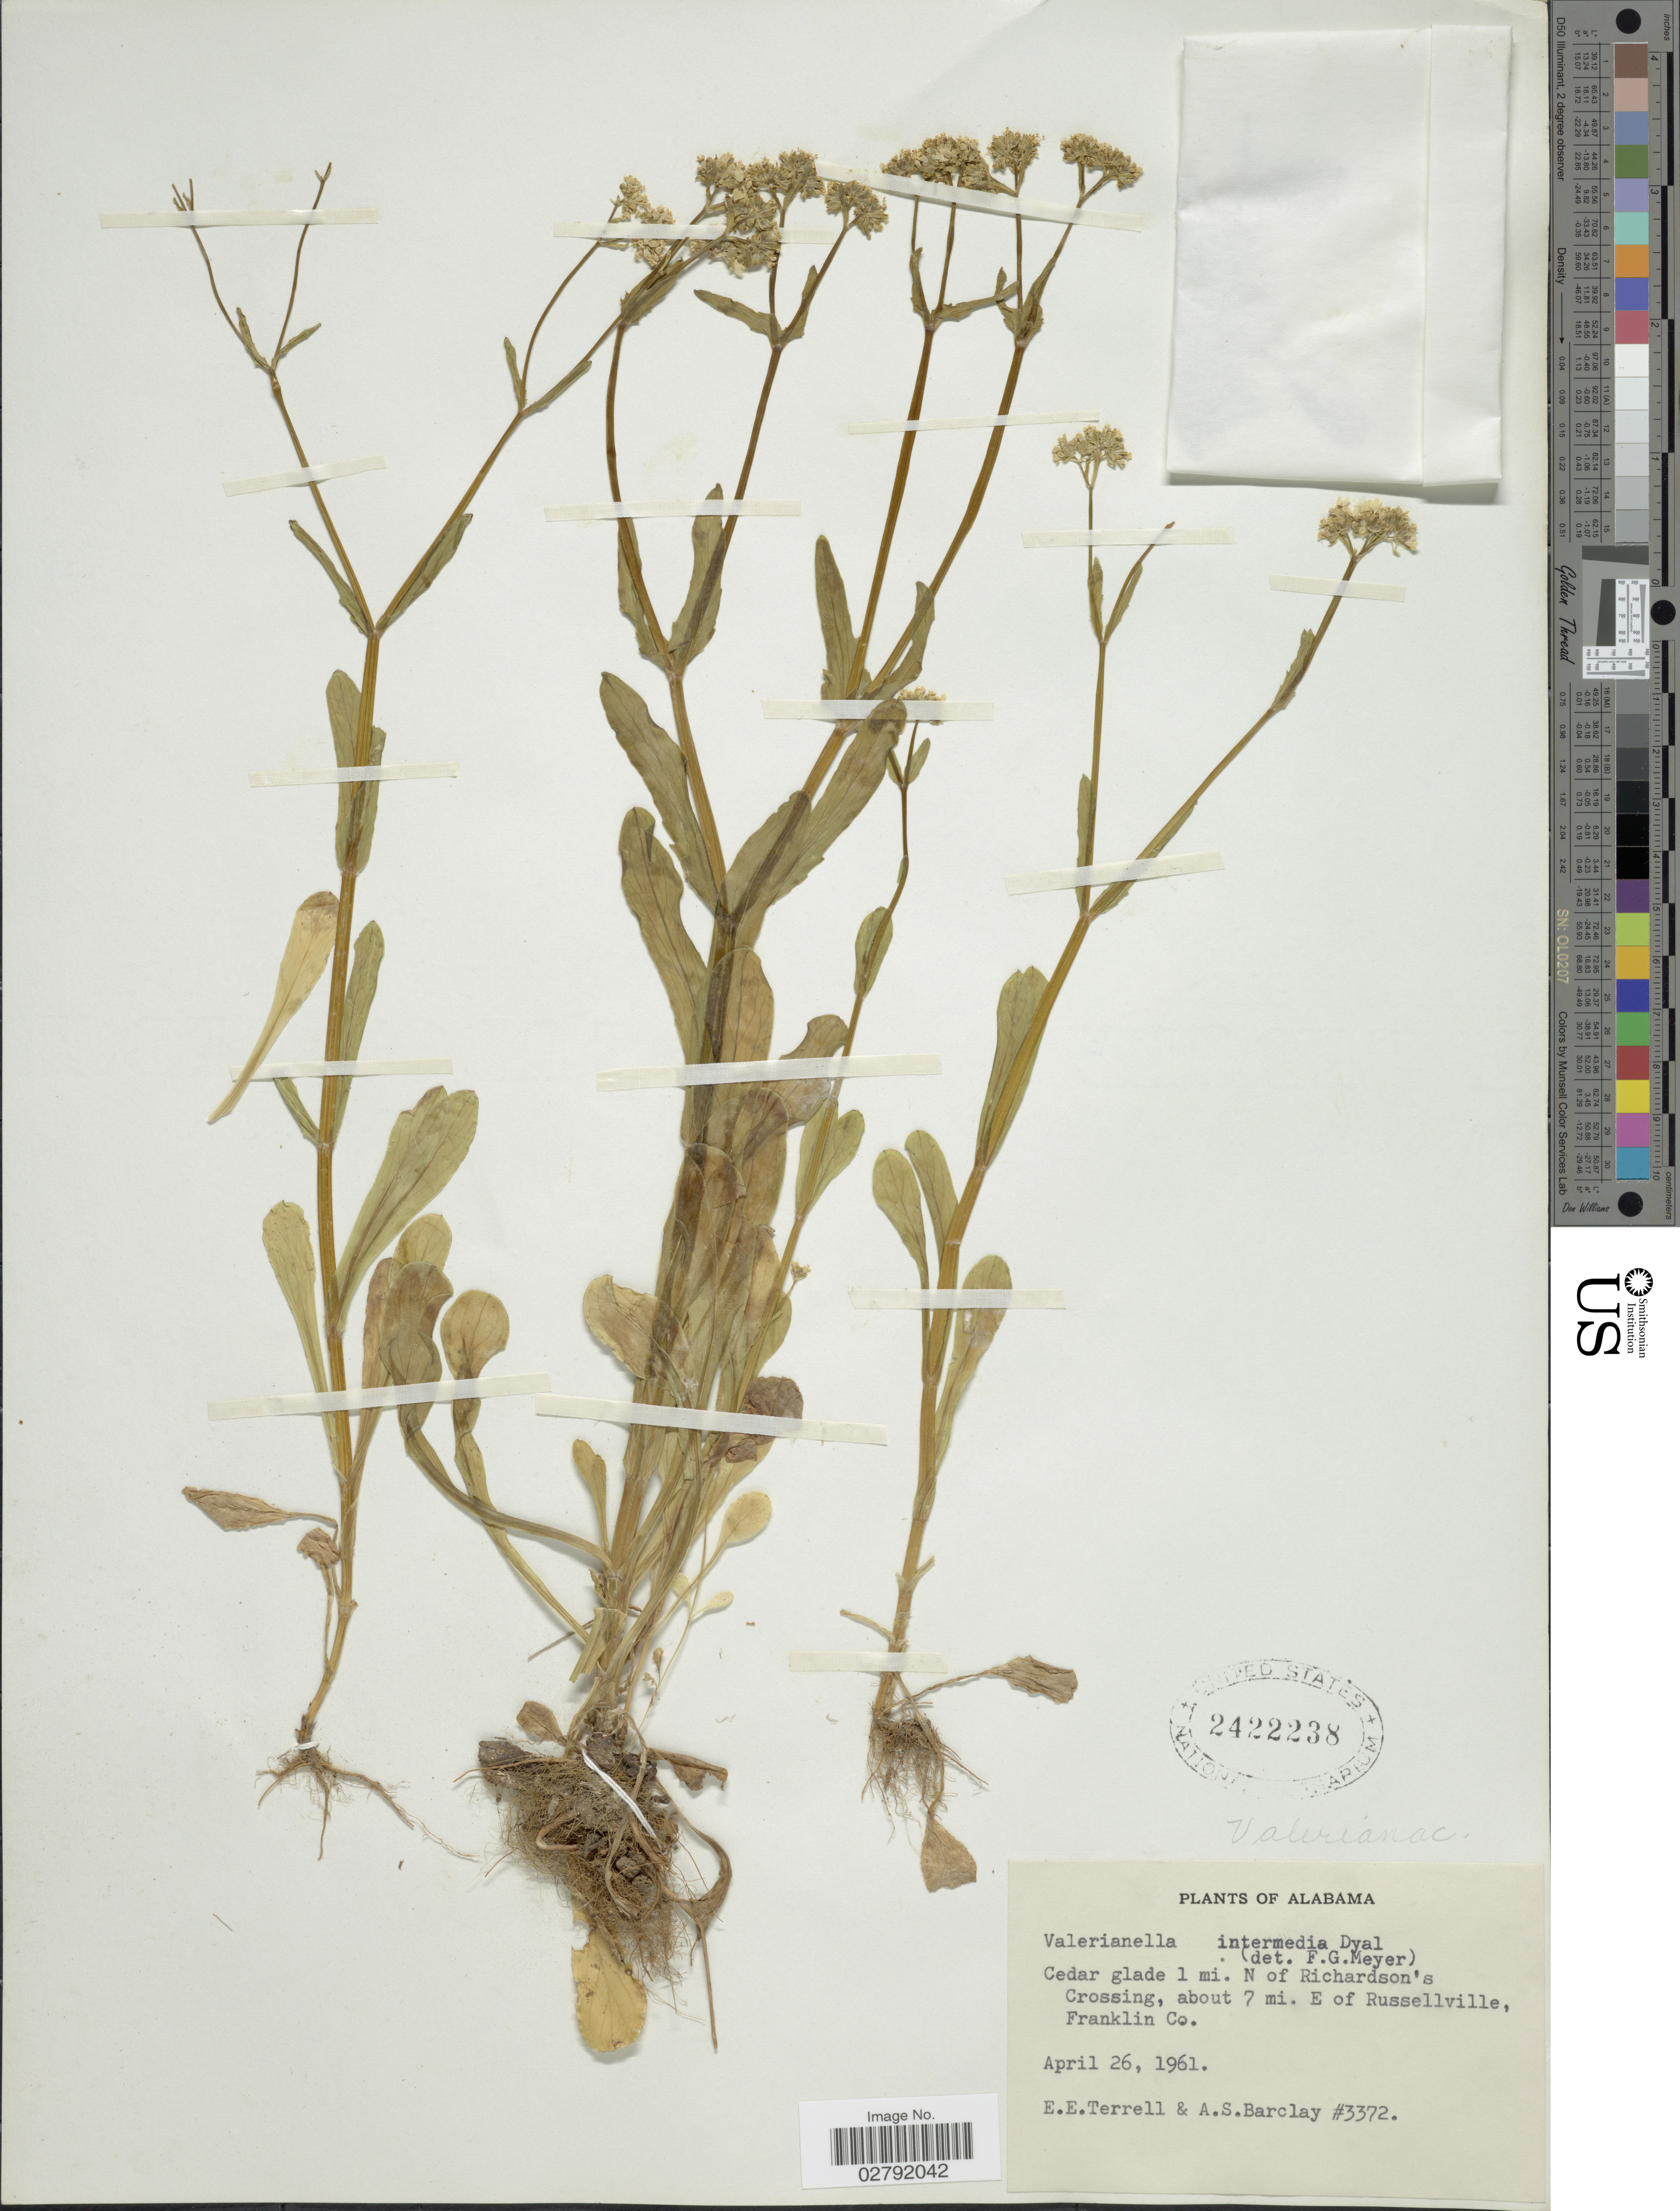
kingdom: Plantae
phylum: Tracheophyta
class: Magnoliopsida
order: Dipsacales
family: Caprifoliaceae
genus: Valerianella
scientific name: Valerianella intermedia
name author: Dyal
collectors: E. E. Terrell & A. S. Barclay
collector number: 3372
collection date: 1961-04-26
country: United States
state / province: Alabama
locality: Cedar glade 1 mi. N of Richardson's Crossing, about 7 mi. E of Russellville, Franklin Co.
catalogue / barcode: US 2422238